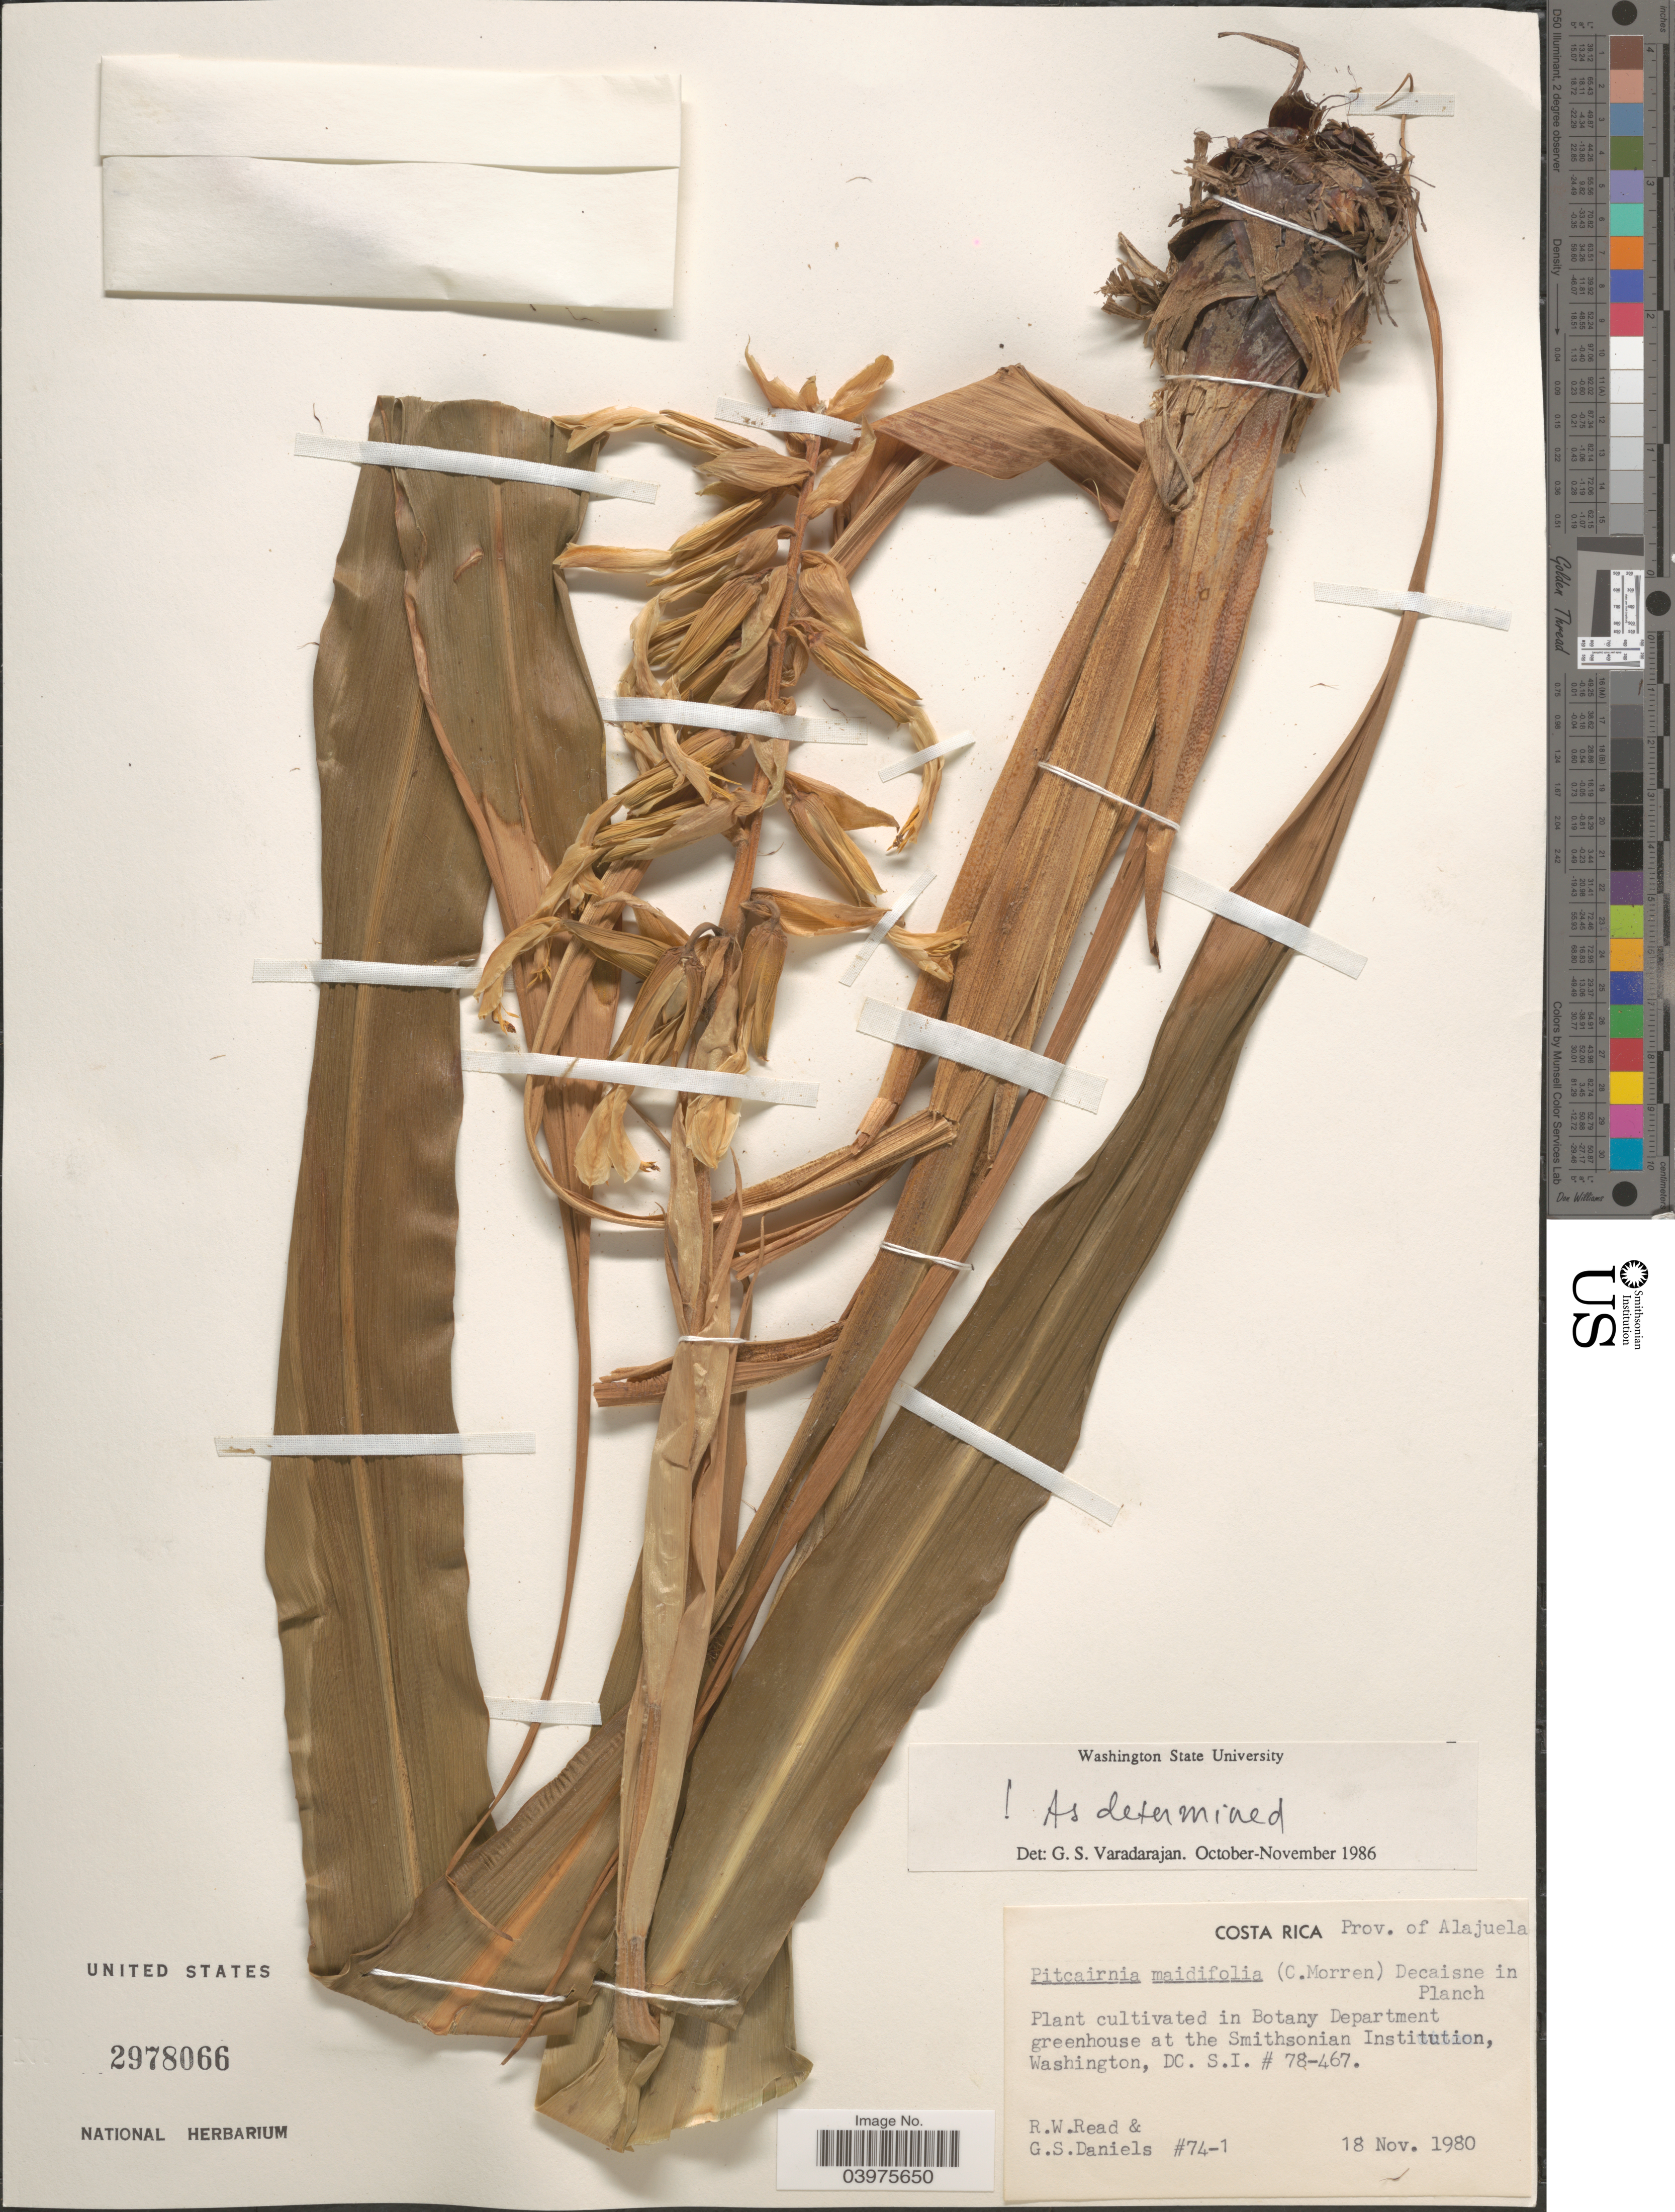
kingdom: Plantae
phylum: Tracheophyta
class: Liliopsida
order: Poales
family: Bromeliaceae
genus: Pitcairnia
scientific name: Pitcairnia maidifolia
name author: (C. Morren) Decne. ex Planch.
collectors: R. W. Read & G. S. Daniels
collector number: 74-1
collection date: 1980-11-18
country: United States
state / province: District of Columbia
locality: In Botany Department greenhouse at the Smithsonian Institution, Washington, DC. S.I. #78-467.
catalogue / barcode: US 2978066